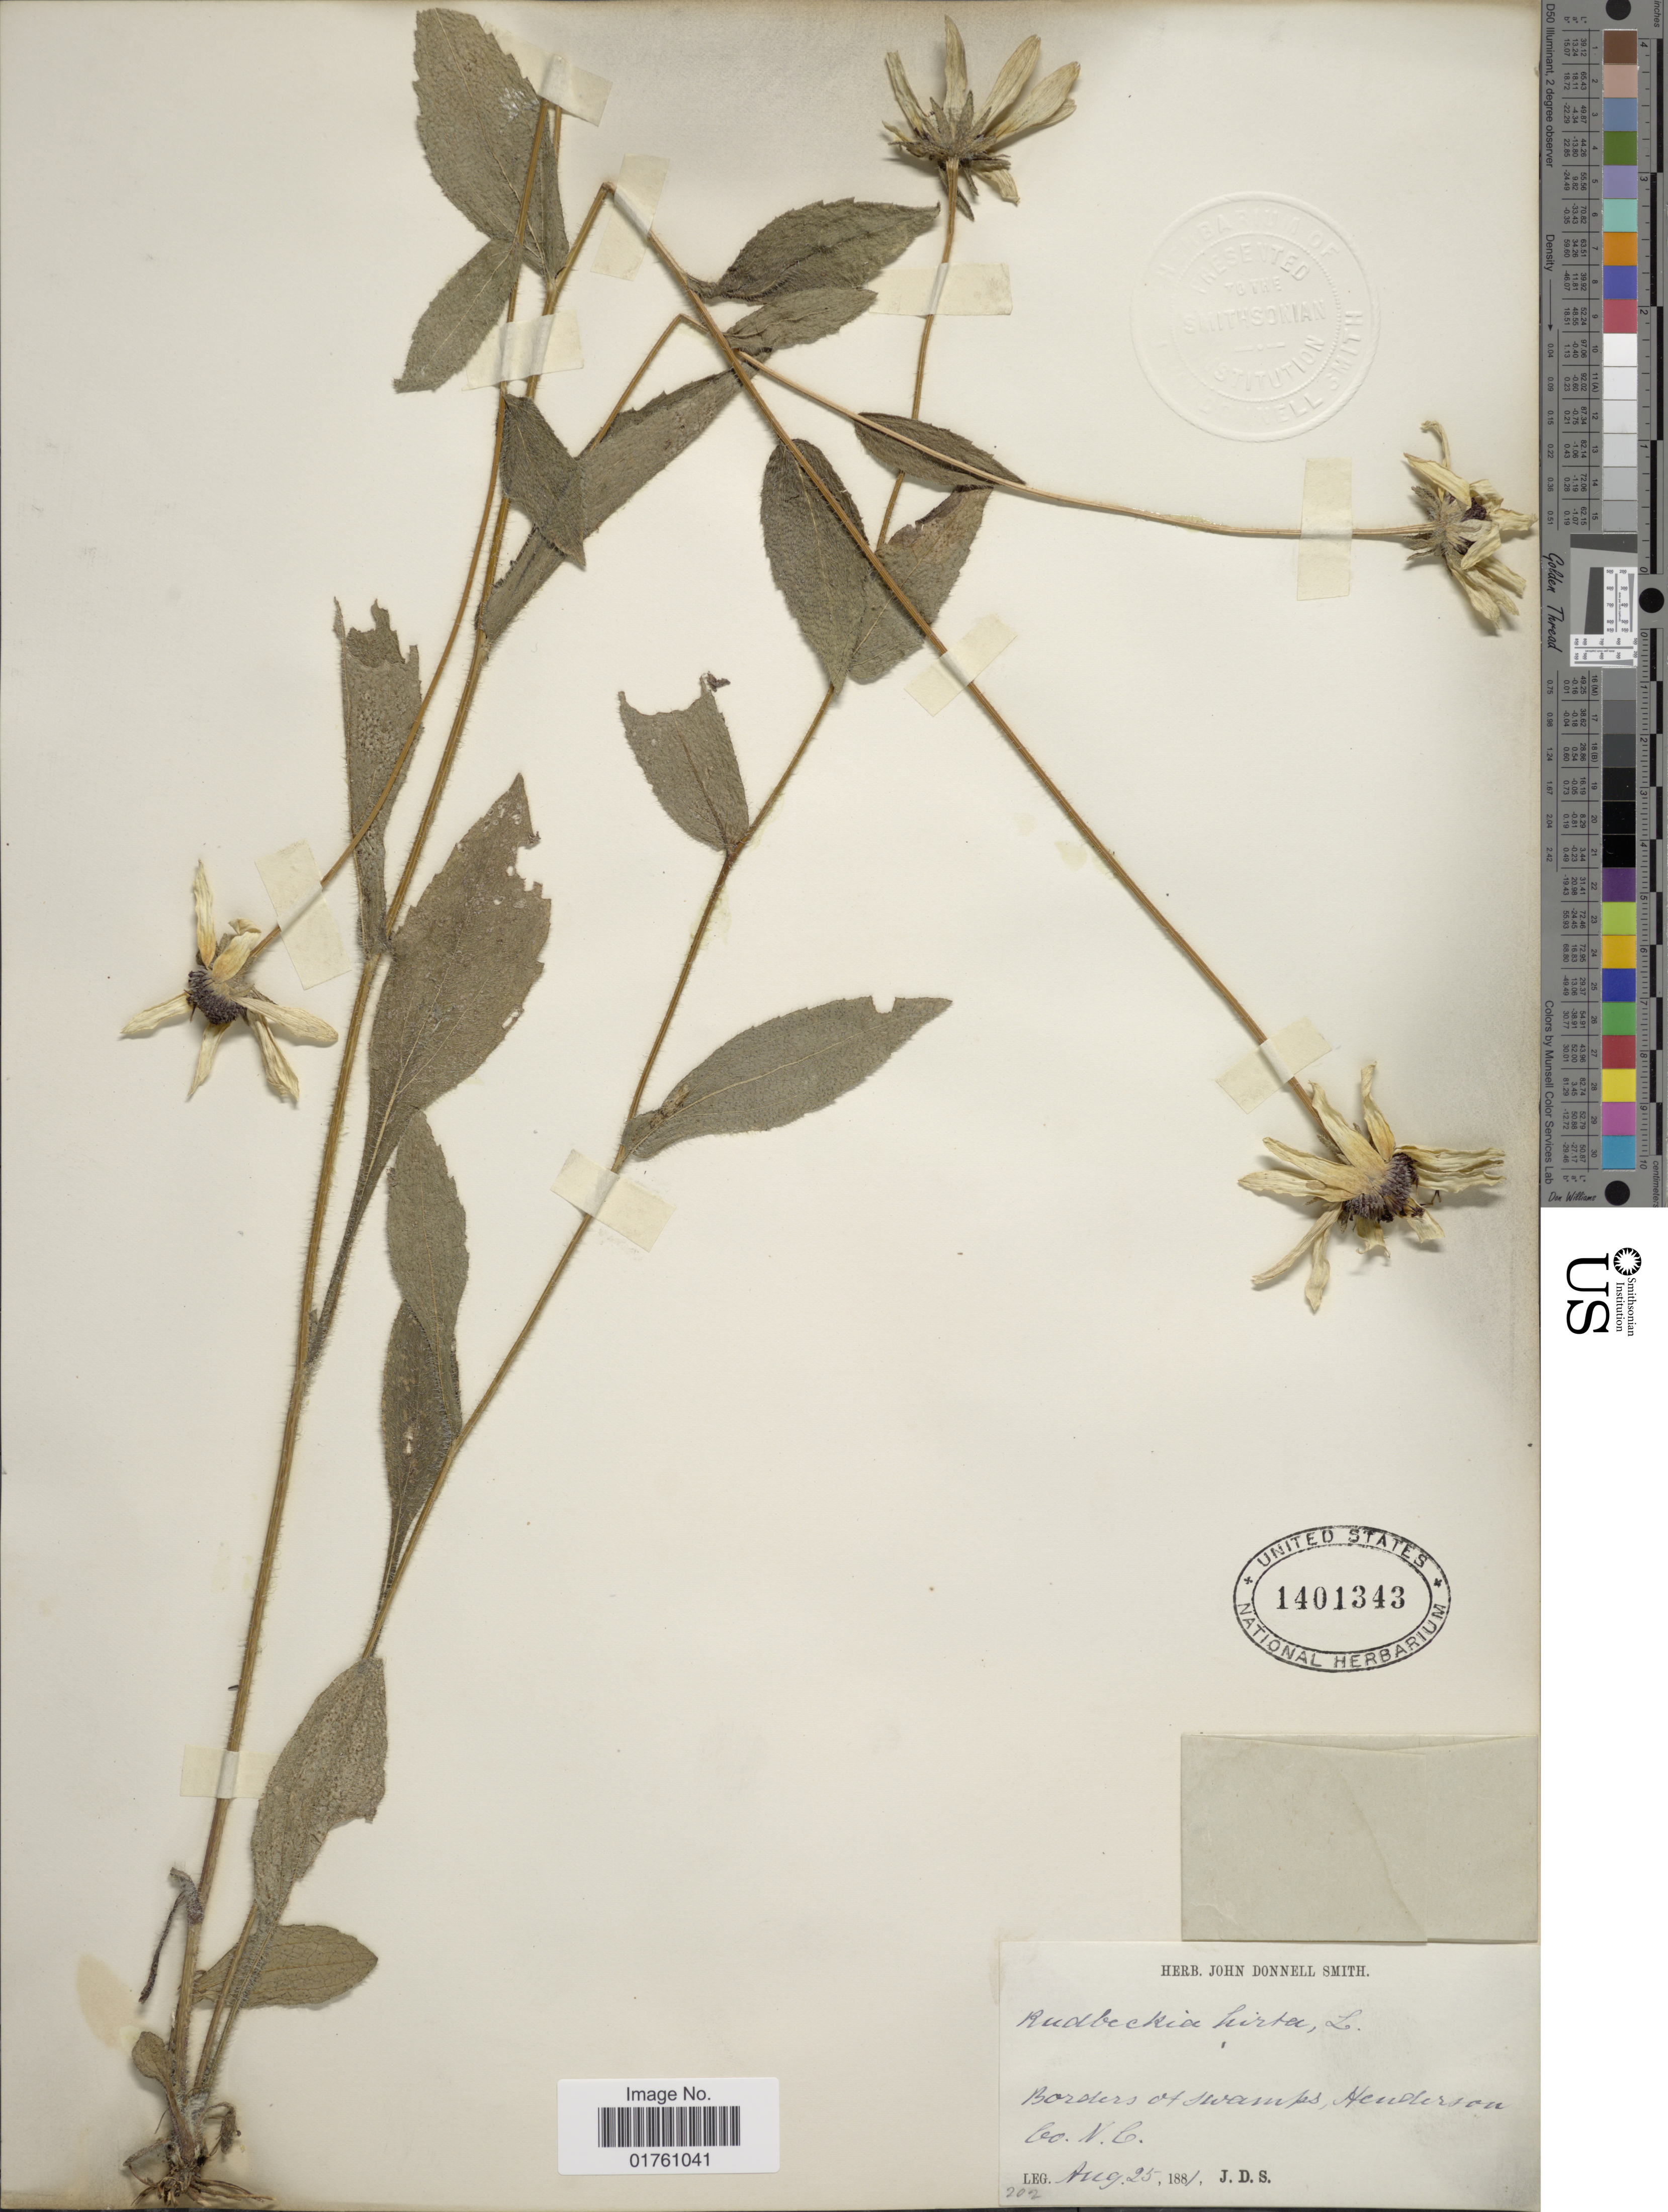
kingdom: Plantae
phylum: Tracheophyta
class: Magnoliopsida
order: Asterales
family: Asteraceae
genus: Rudbeckia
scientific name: Rudbeckia hirta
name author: L.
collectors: J. Donnell Smith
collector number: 202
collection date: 1881-08-25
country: United States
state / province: North Carolina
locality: Borders of swamps, Henderson Co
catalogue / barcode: US 1401343